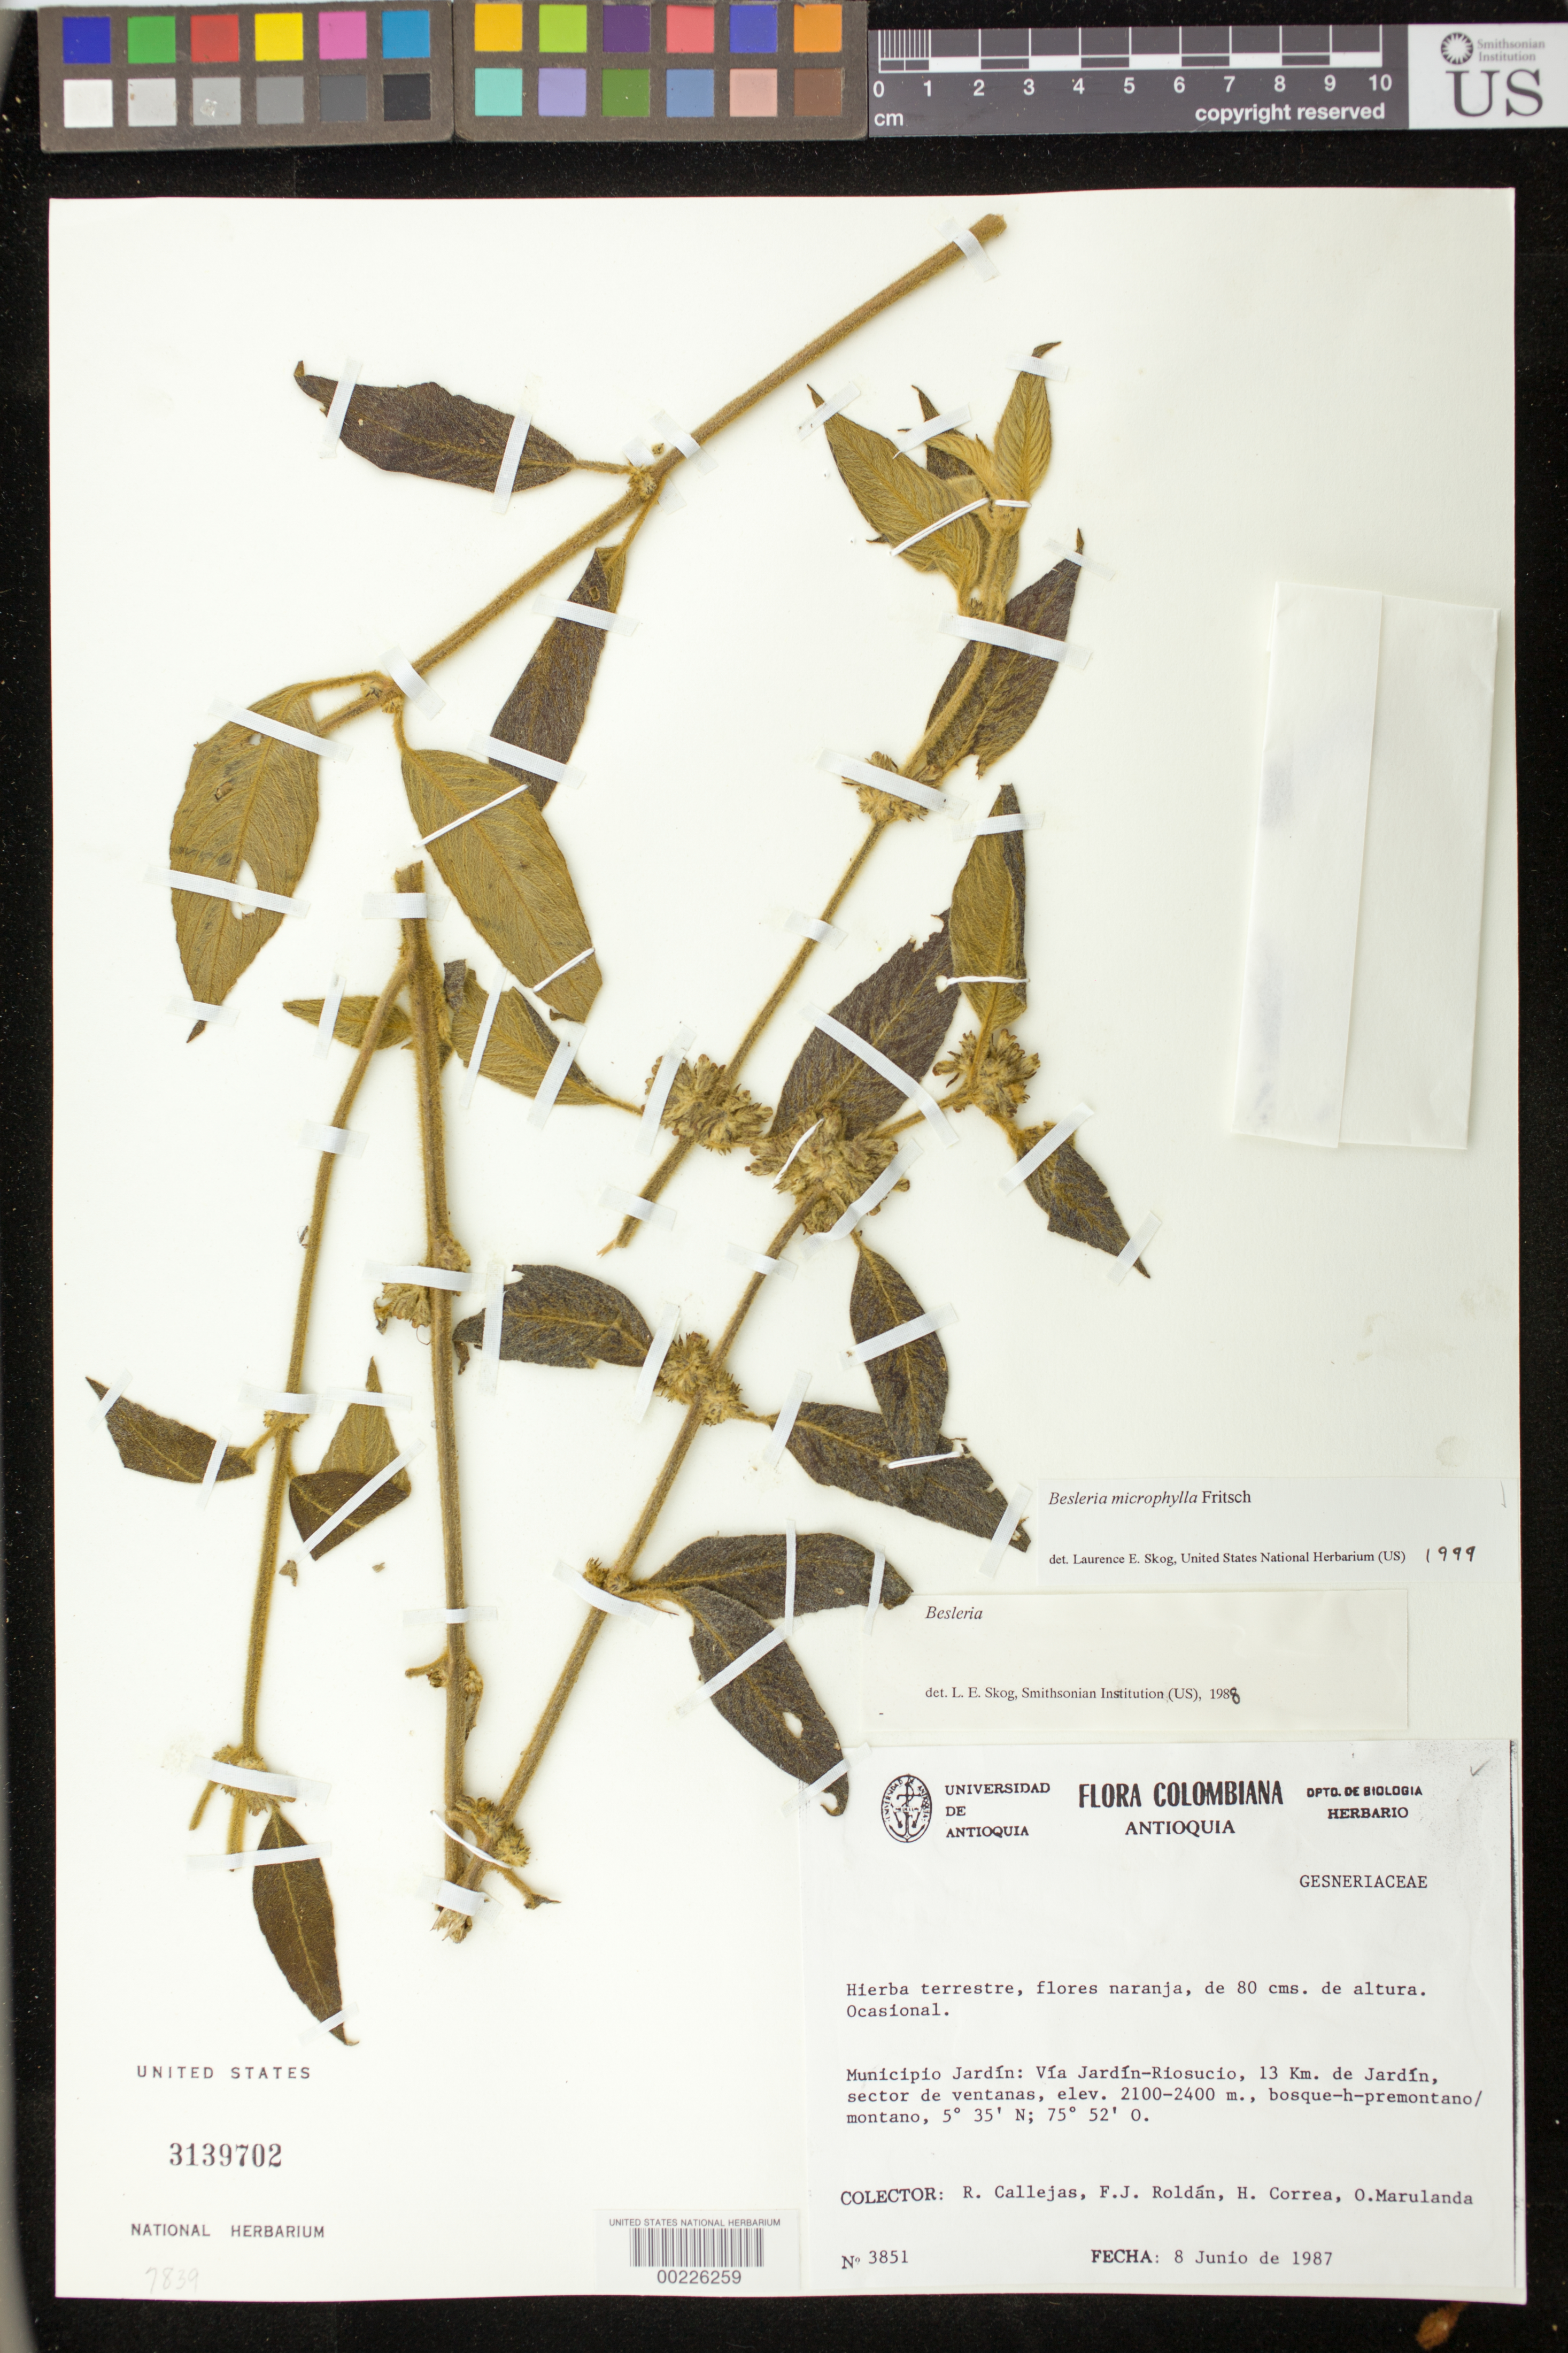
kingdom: Plantae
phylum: Tracheophyta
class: Magnoliopsida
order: Lamiales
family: Gesneriaceae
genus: Besleria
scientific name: Besleria microphylla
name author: Fritsch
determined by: Skog, Laurence E.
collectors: R. Callejas, F. J. Roldán, H. Correa & O. Marulanda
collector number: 3851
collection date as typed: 08 Jun 1987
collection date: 1987-06-08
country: Colombia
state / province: Antioquia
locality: Mpio. Jardín: Vía Jardín - Riosucio, 13 km de Jardín, sector de ventanas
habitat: Bosque-h-premontano/montano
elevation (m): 2100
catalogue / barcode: US 3139702